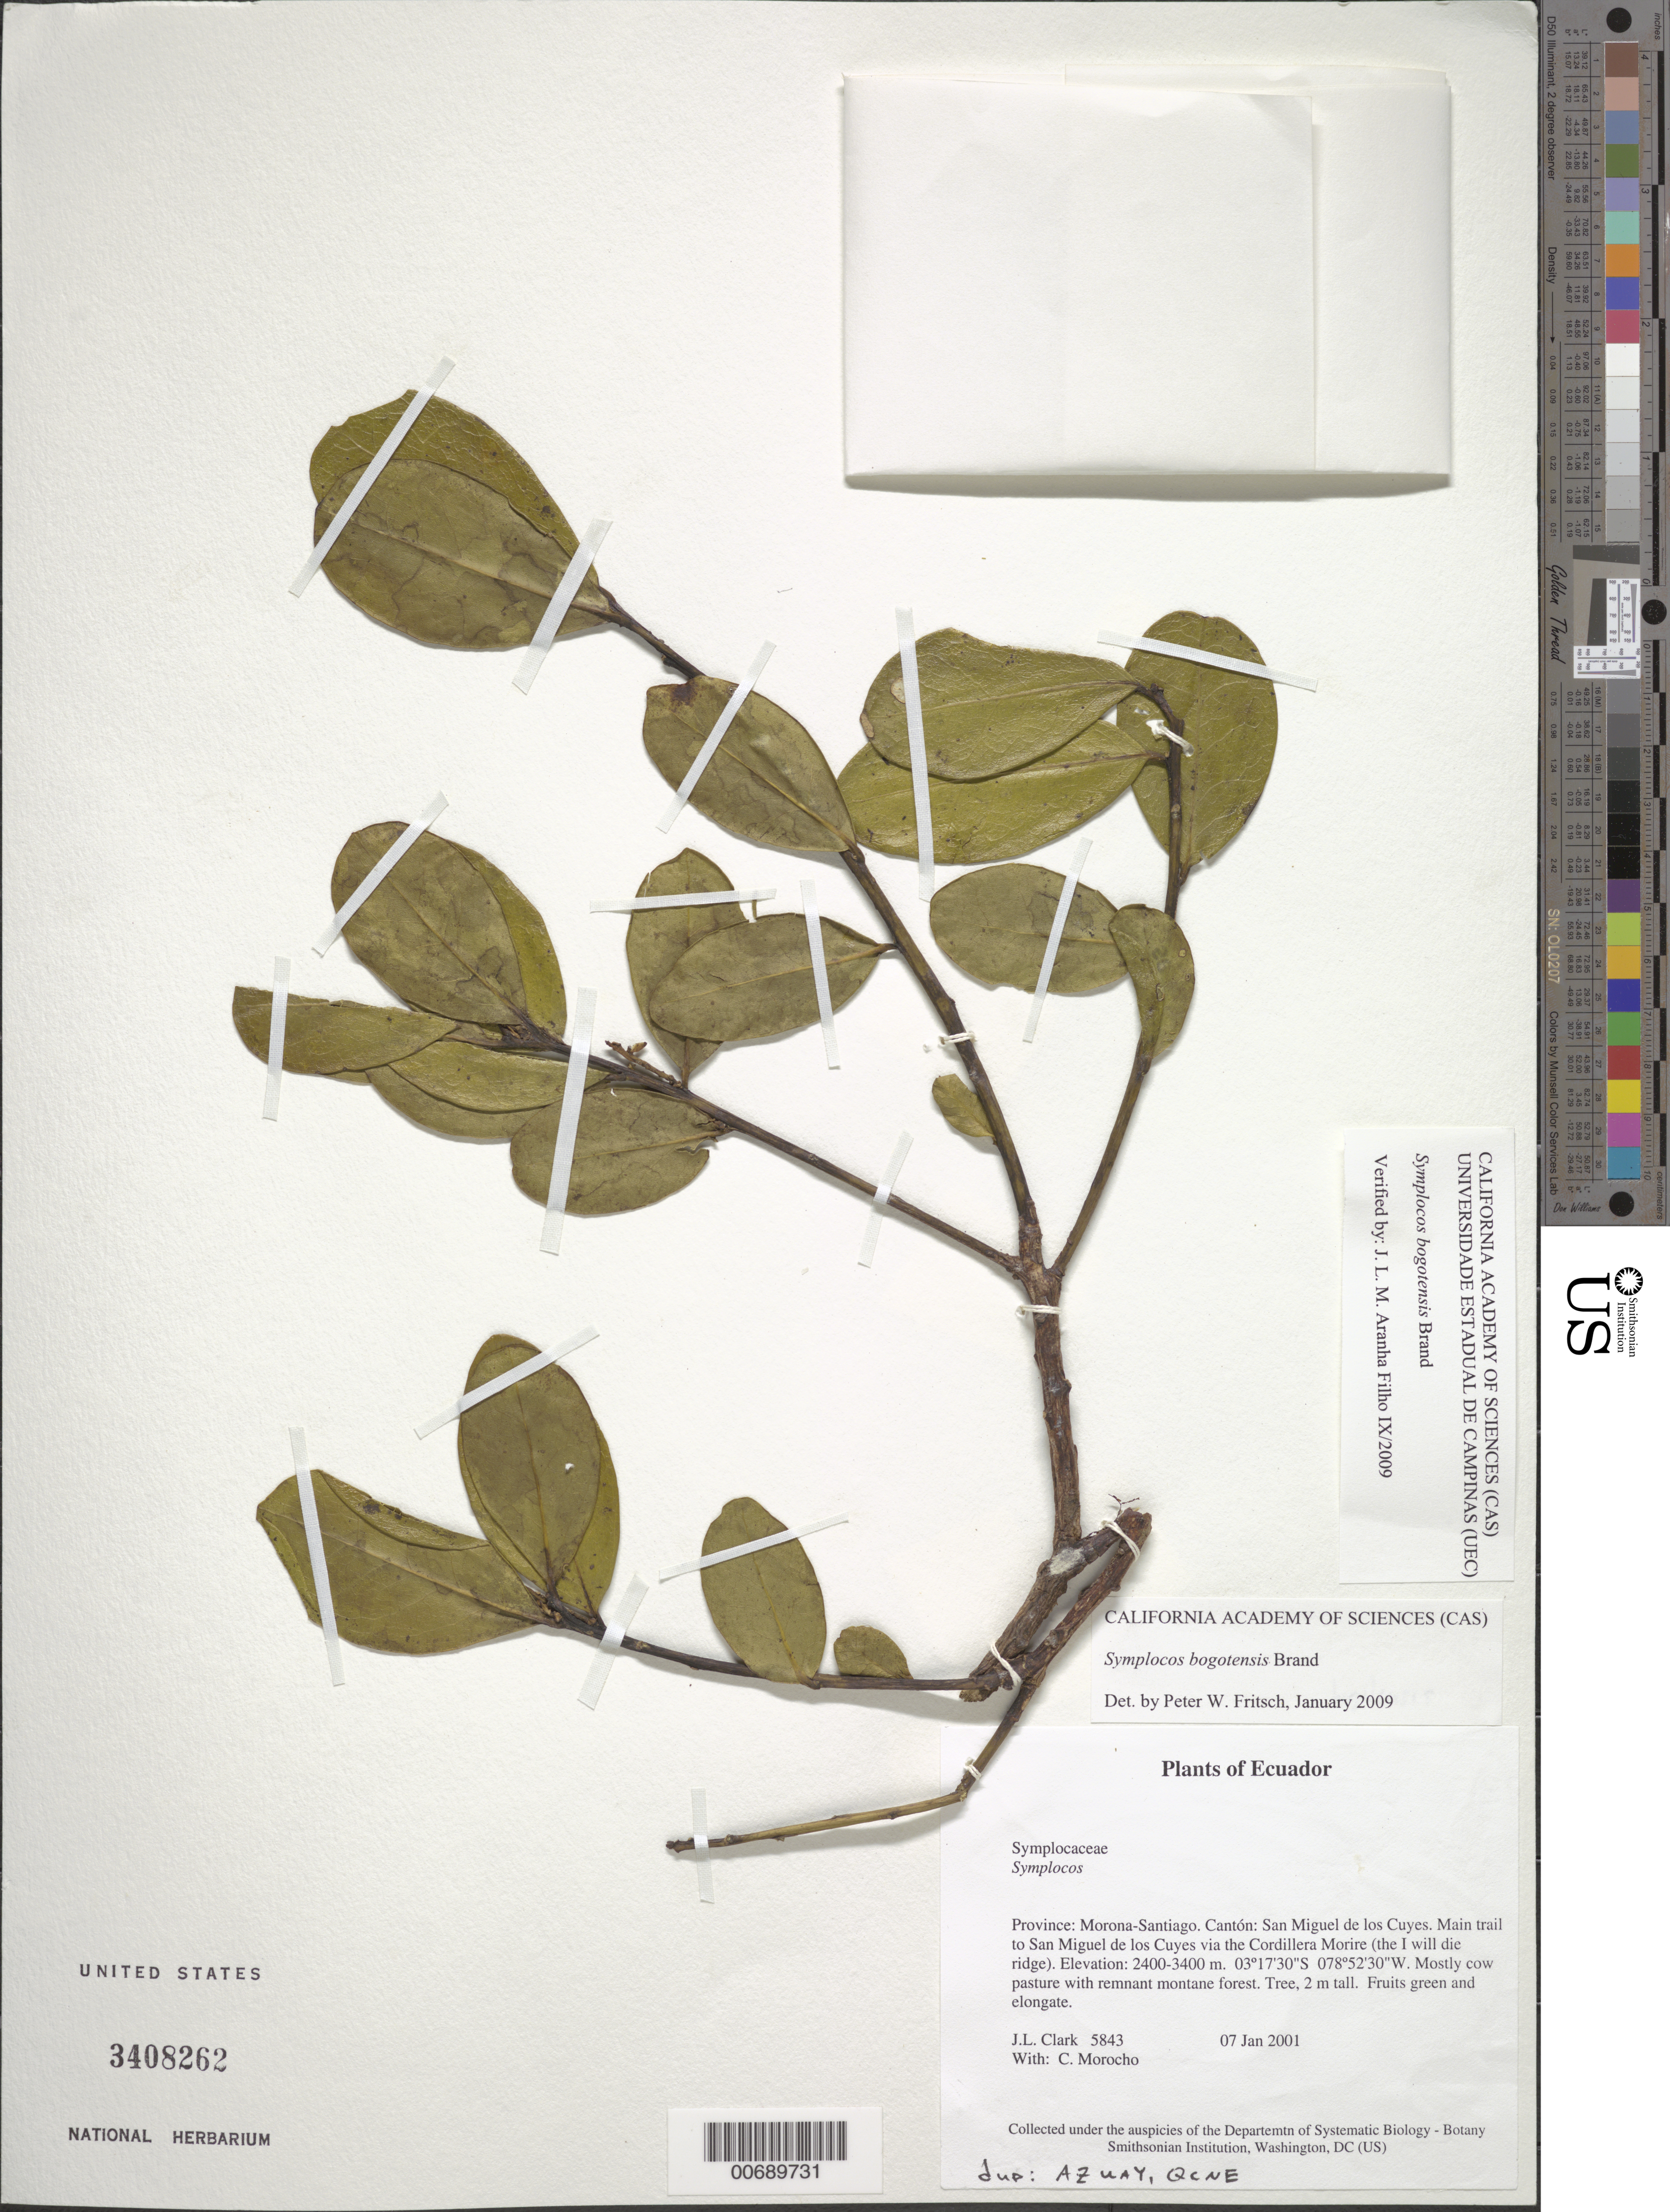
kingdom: Plantae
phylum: Tracheophyta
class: Magnoliopsida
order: Ericales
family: Symplocaceae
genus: Symplocos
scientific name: Symplocos bogotensis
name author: Brand in Engl.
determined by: Fritsch, Peter W.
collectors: J. L. Clark & C. Morocho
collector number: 5843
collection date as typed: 07 Jan 2001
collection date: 2001-01-07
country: Ecuador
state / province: Morona-Santiago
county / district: San Miguel de los Cuyes ?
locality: Main Trail to Sal Miguel de los Cuyes via the Cordillera Morire (The "I will die" Ridge). [Sal Miguel de Cuyes is listed as a city not a Canton of Morona-Santiago.]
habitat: Mostly cow pasture with remnant montane forest.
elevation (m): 2400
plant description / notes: AZUAY, QCNE, US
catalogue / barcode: US 3408262